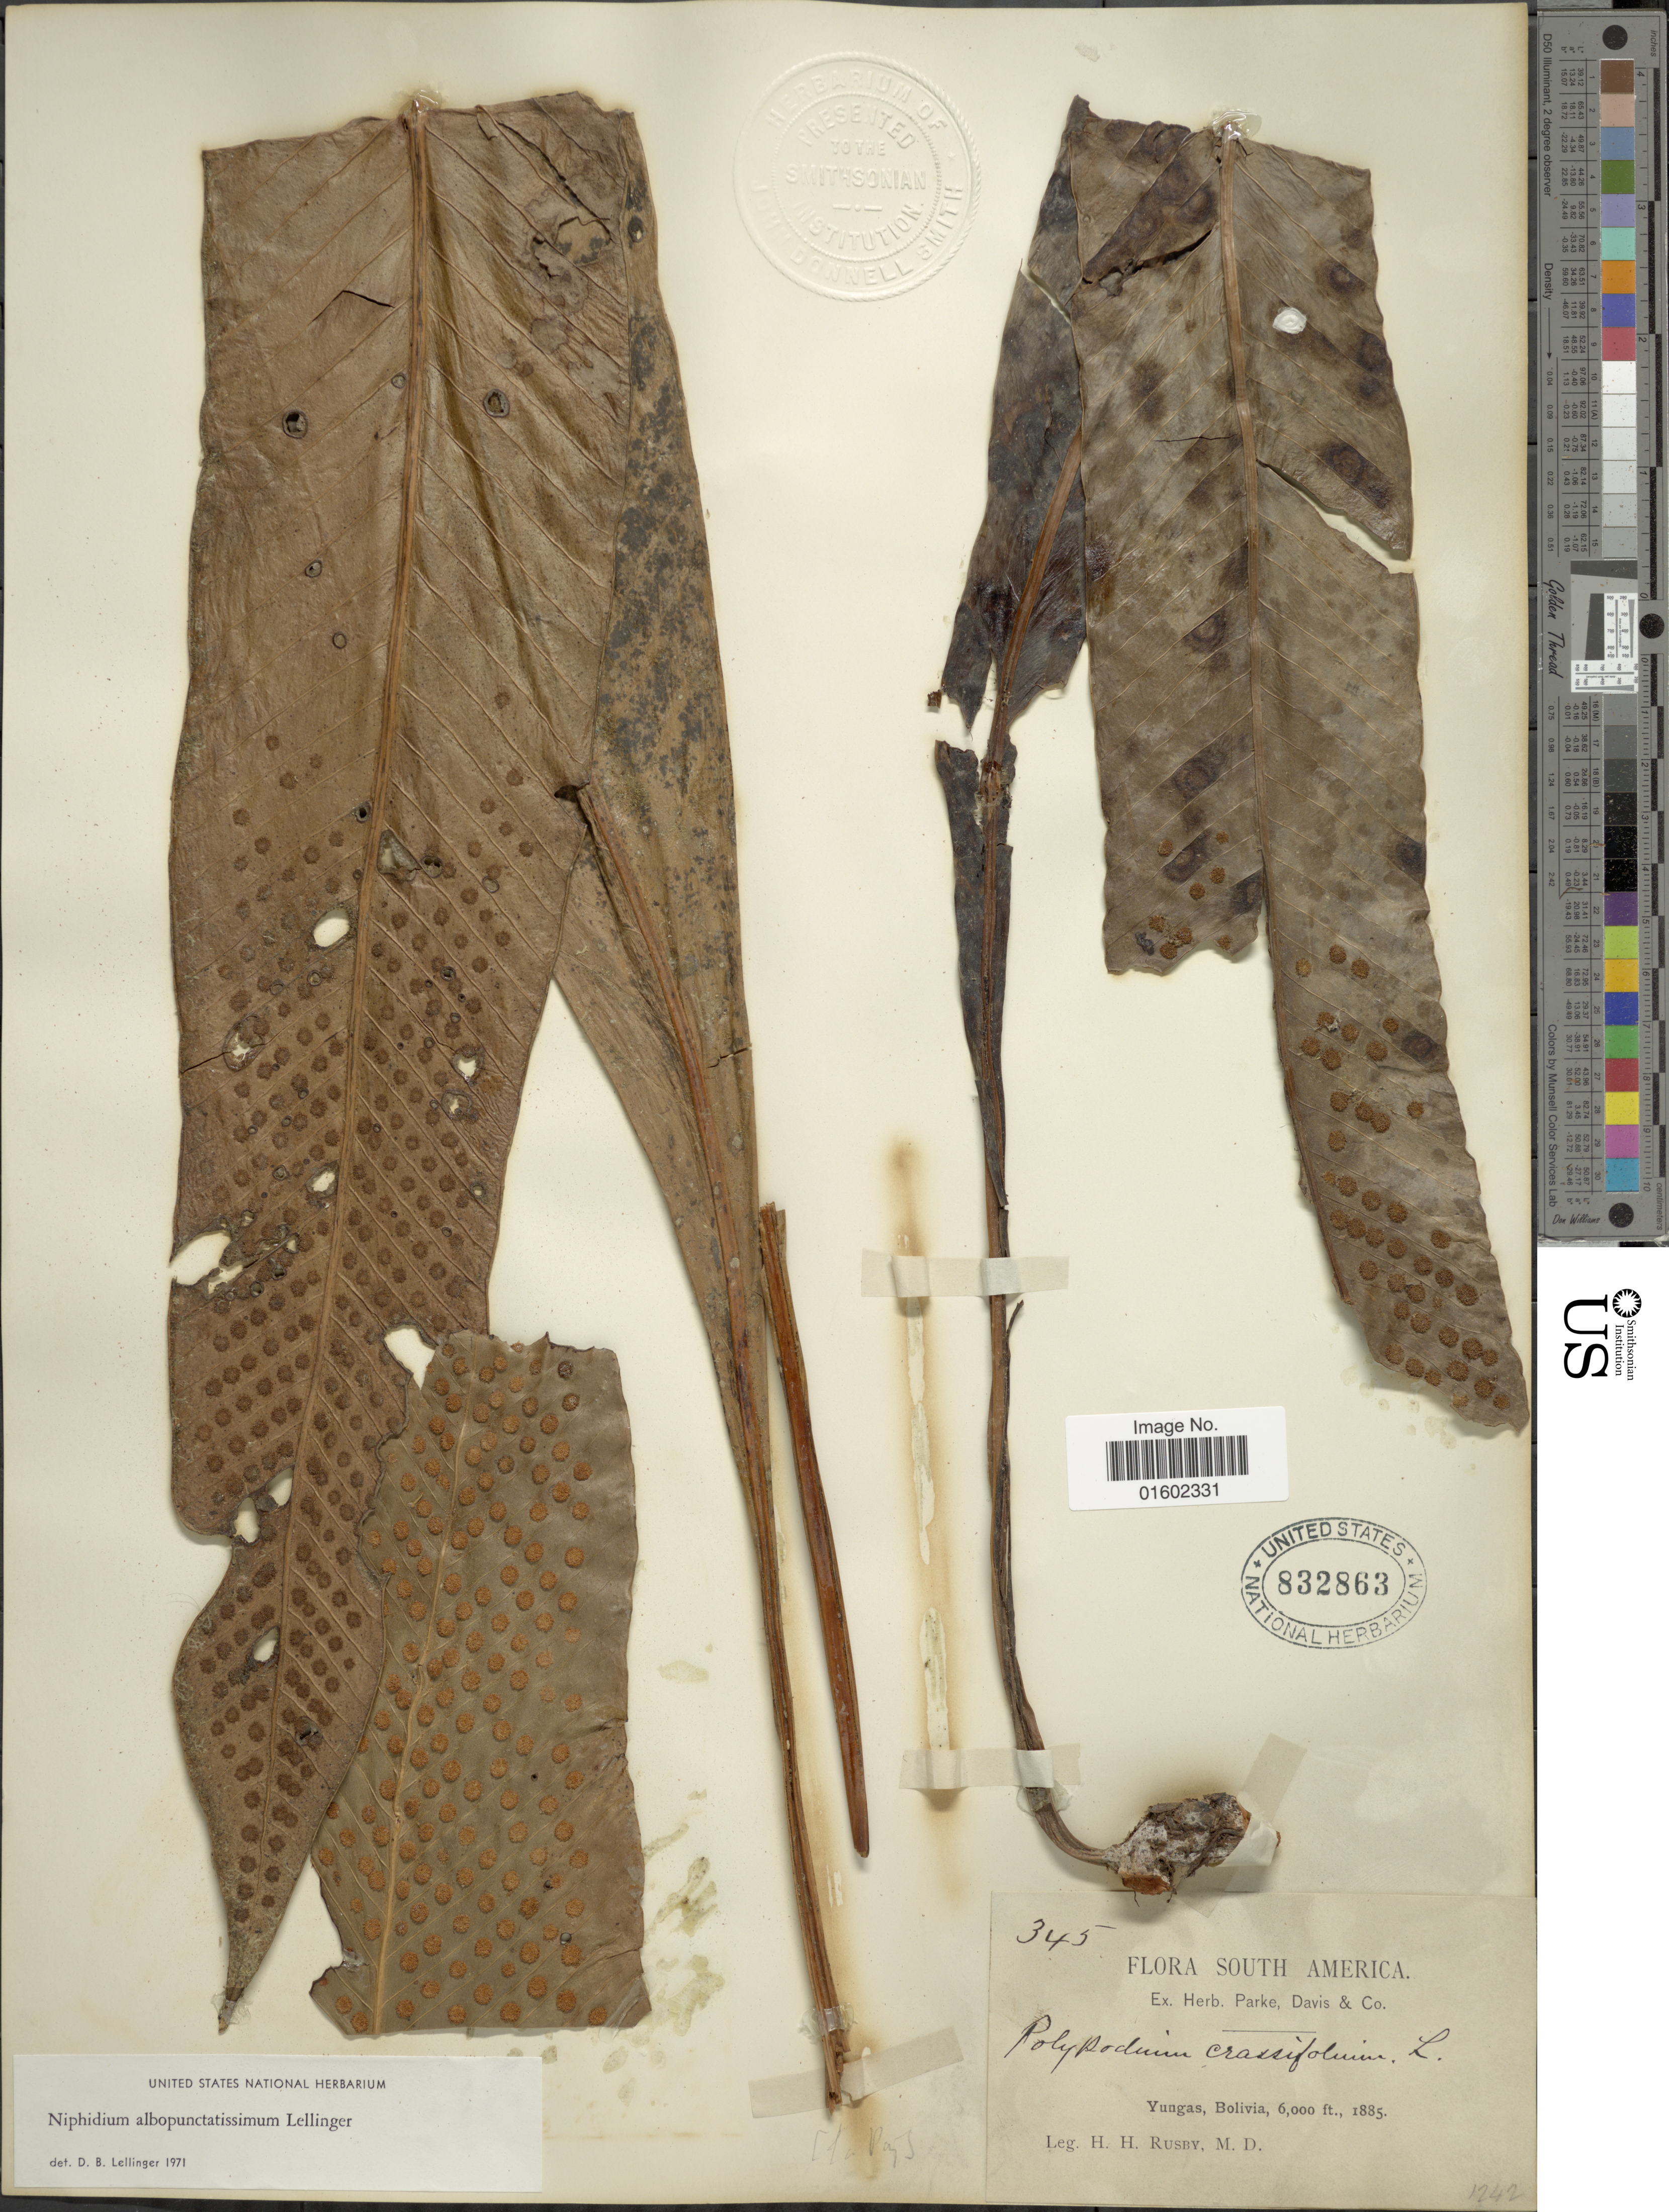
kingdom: Plantae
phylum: Tracheophyta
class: Polypodiopsida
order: Polypodiales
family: Polypodiaceae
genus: Niphidium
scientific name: Niphidium albopunctatissimum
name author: Lellinger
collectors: H. H. Rusby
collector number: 345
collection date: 1885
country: Bolivia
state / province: La Paz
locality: Yungas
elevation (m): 1829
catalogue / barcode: US 832863